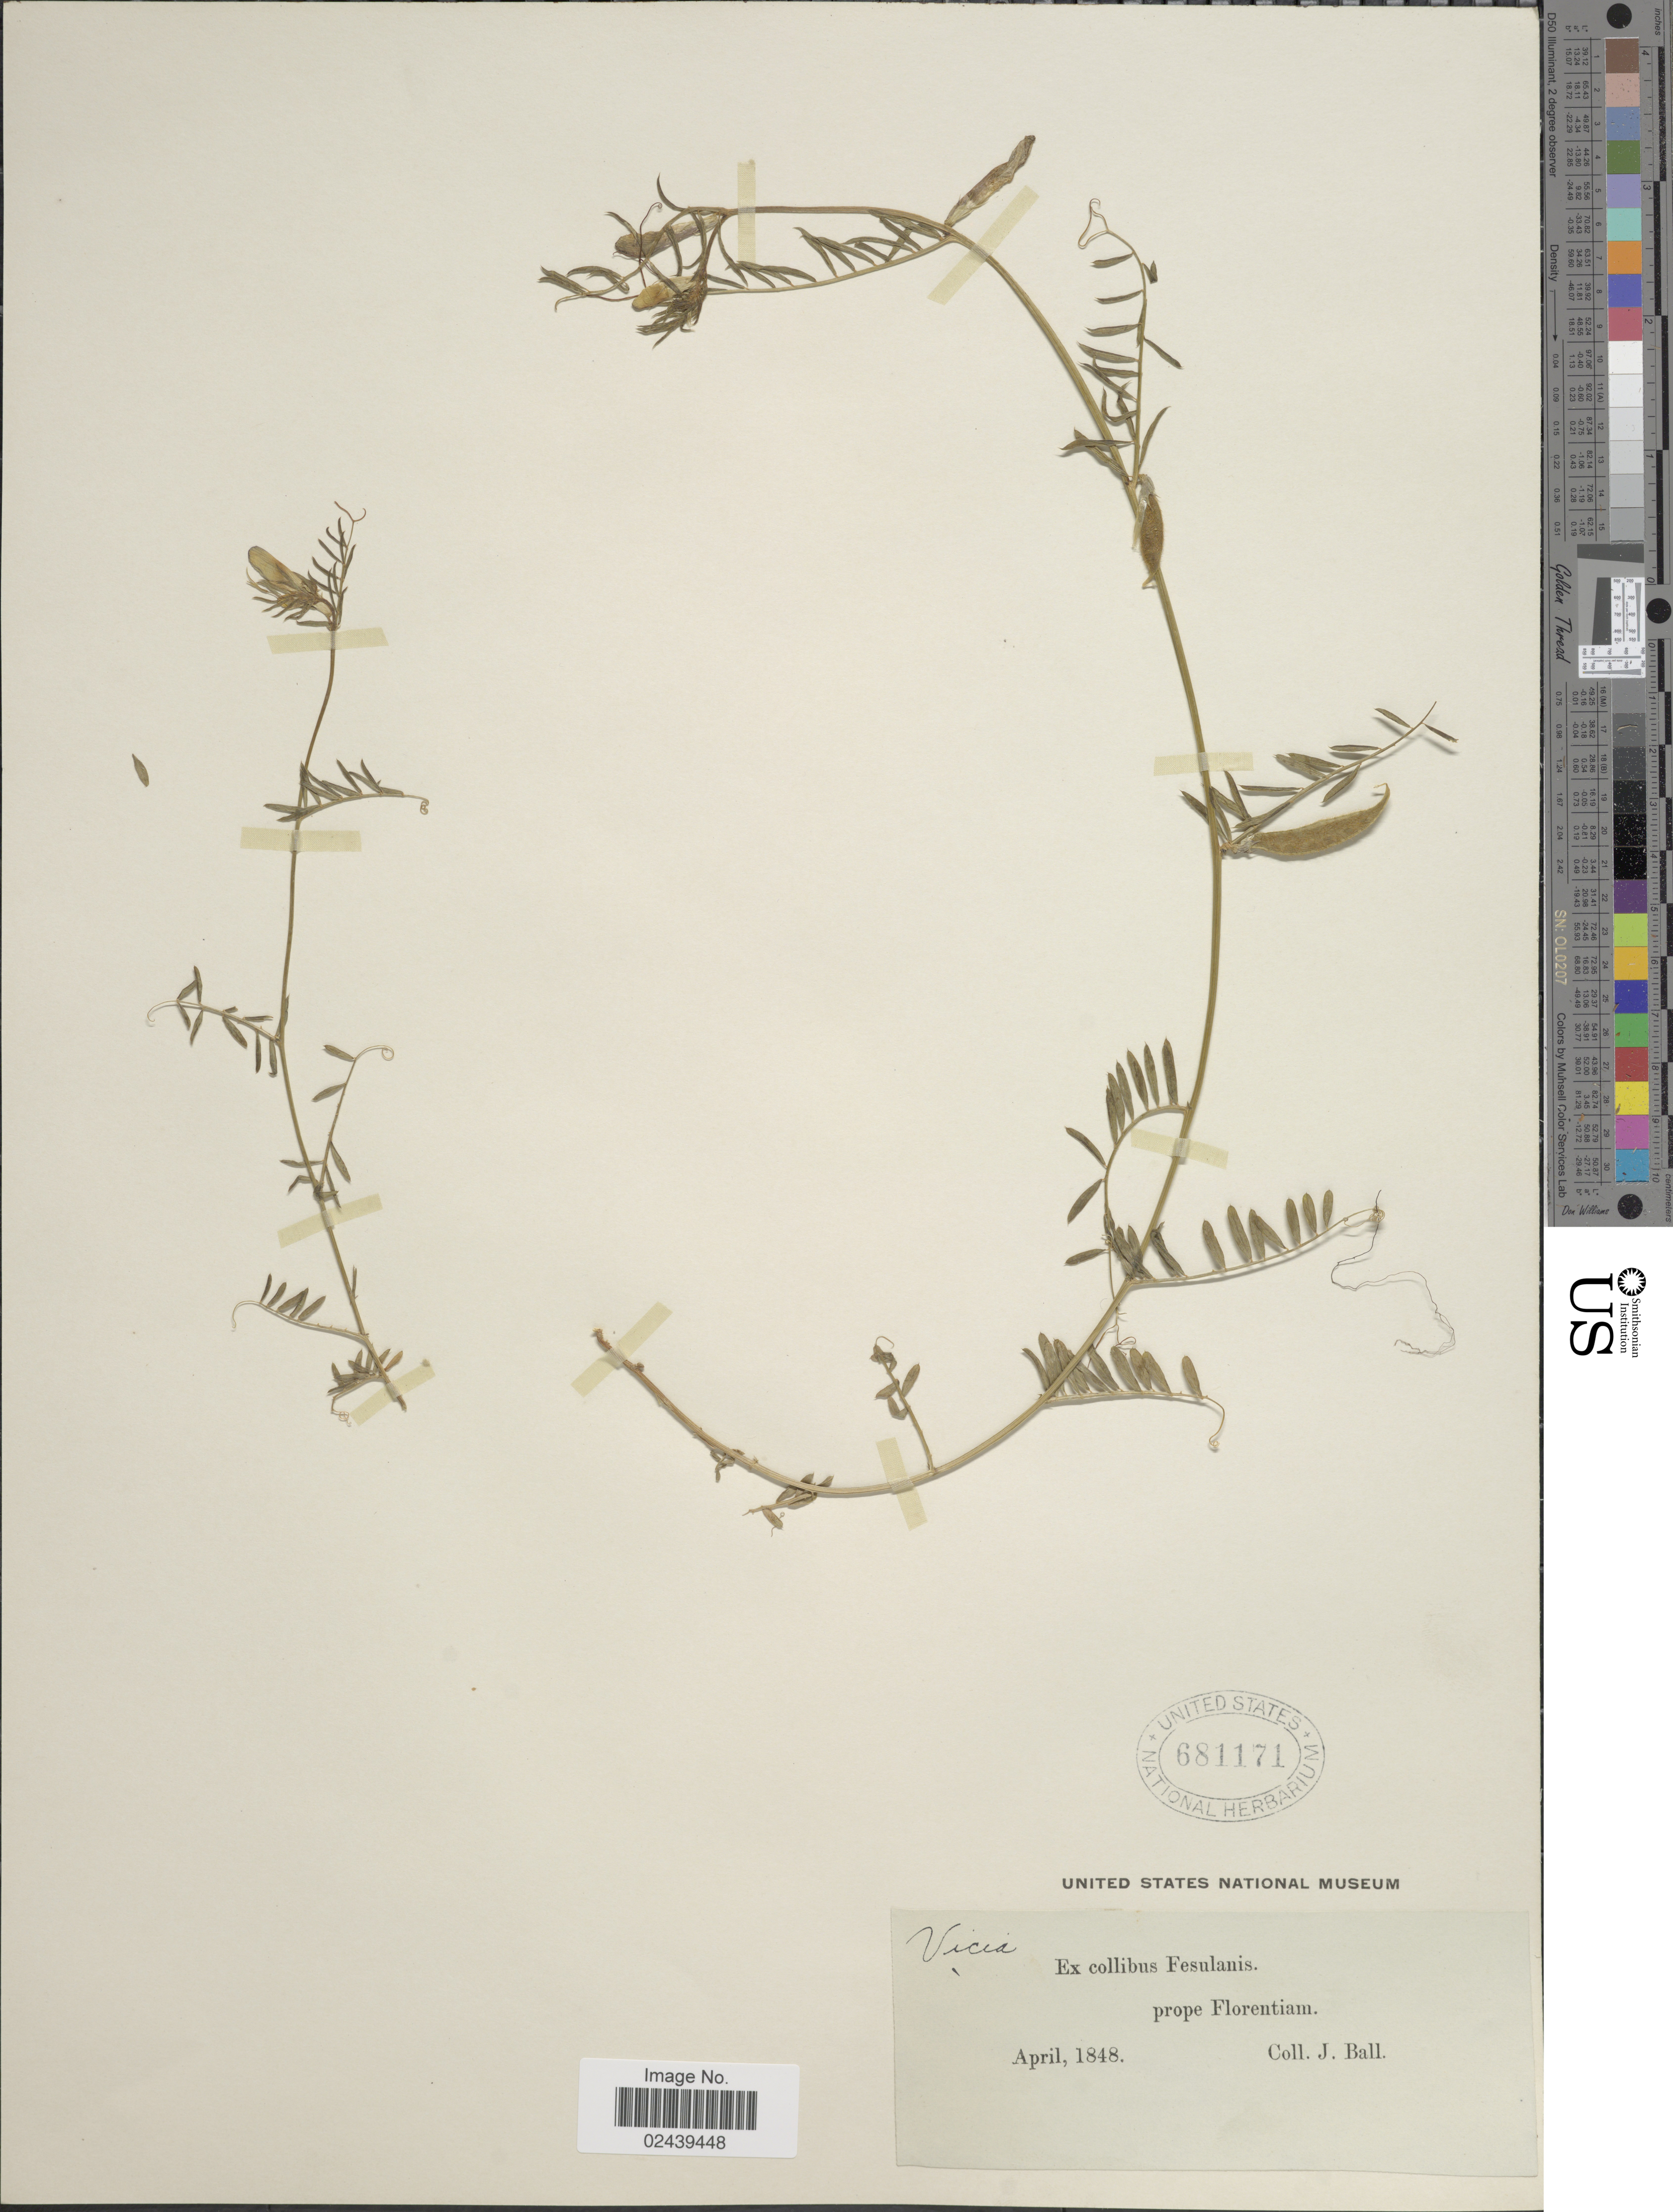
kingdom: Plantae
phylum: Tracheophyta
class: Magnoliopsida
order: Fabales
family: Fabaceae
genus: Vicia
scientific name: Vicia sp.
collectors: J. Ball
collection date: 1848-04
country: Italy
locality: Fesulanis prope Florentiam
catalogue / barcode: US 681171